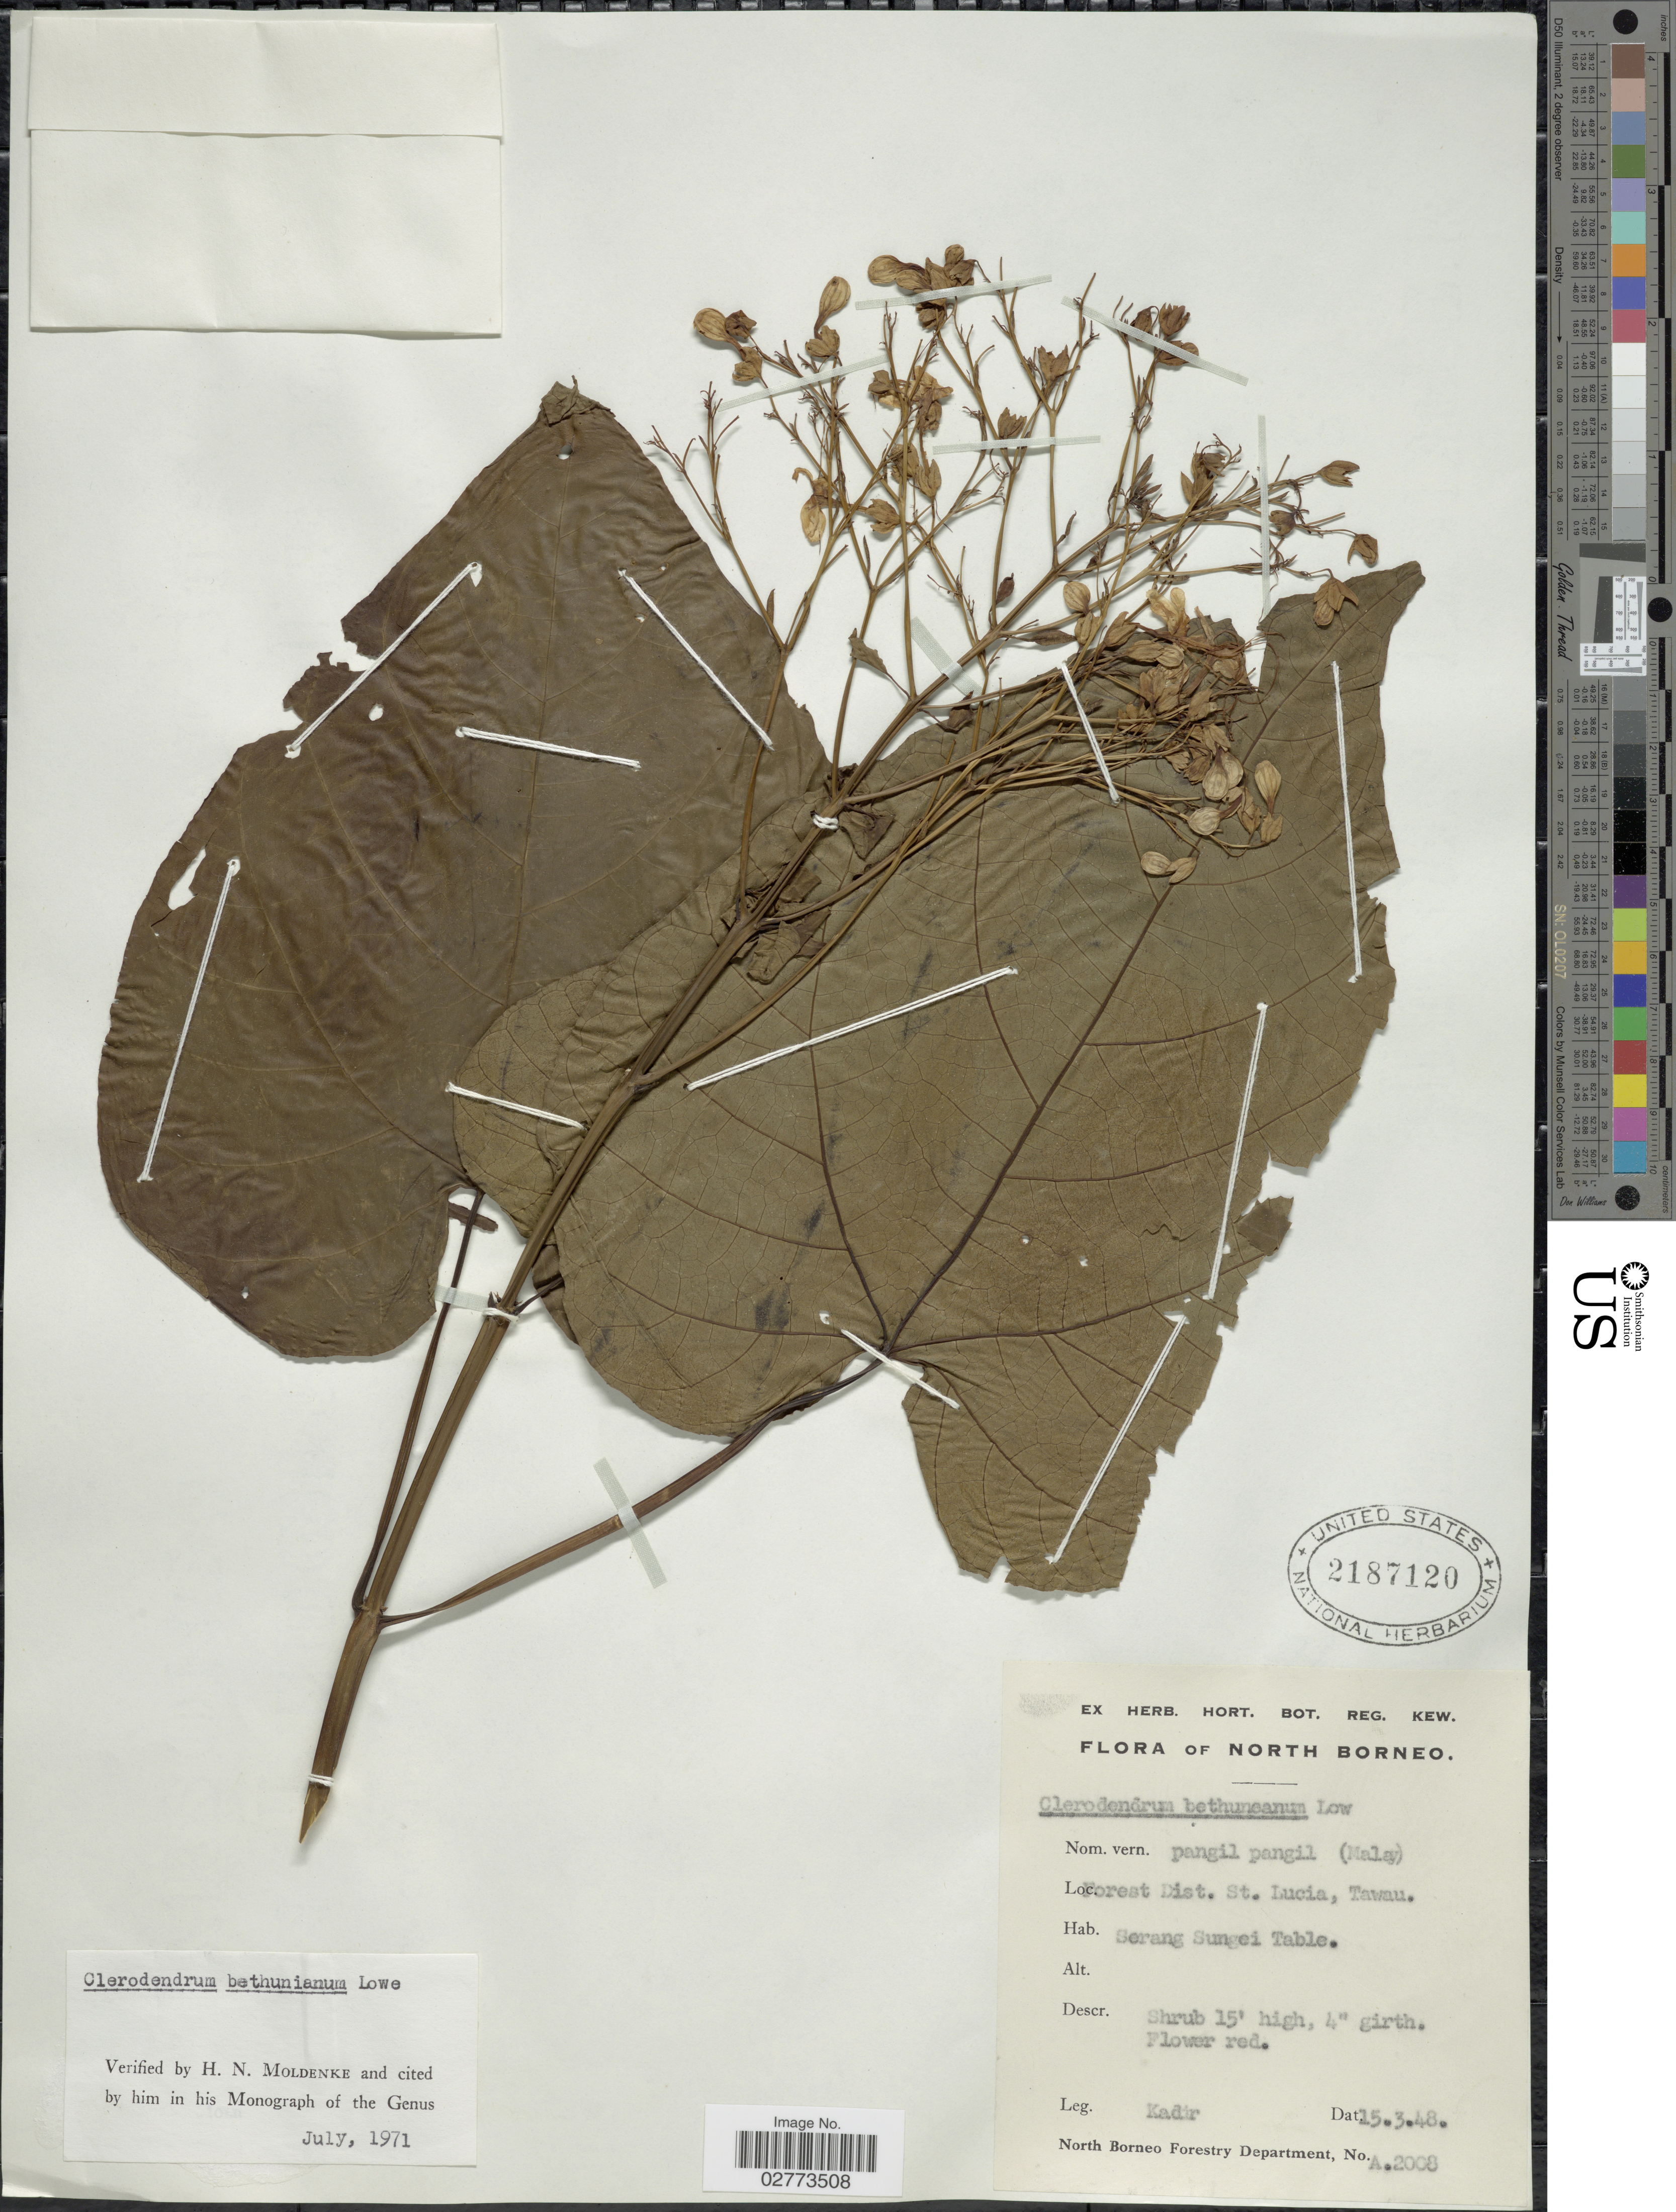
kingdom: Plantae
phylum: Tracheophyta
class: Magnoliopsida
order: Lamiales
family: Lamiaceae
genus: Clerodendrum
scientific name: Clerodendrum bethuneanum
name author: H. Low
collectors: -. Kadir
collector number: A. 2008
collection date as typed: Transcribed d/m/y: 15/3/48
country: Malaysia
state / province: Sabah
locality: North Borneo, Forest Dist. St. Lucia, Tawau, Serang Sungei Table.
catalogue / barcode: US 2187120